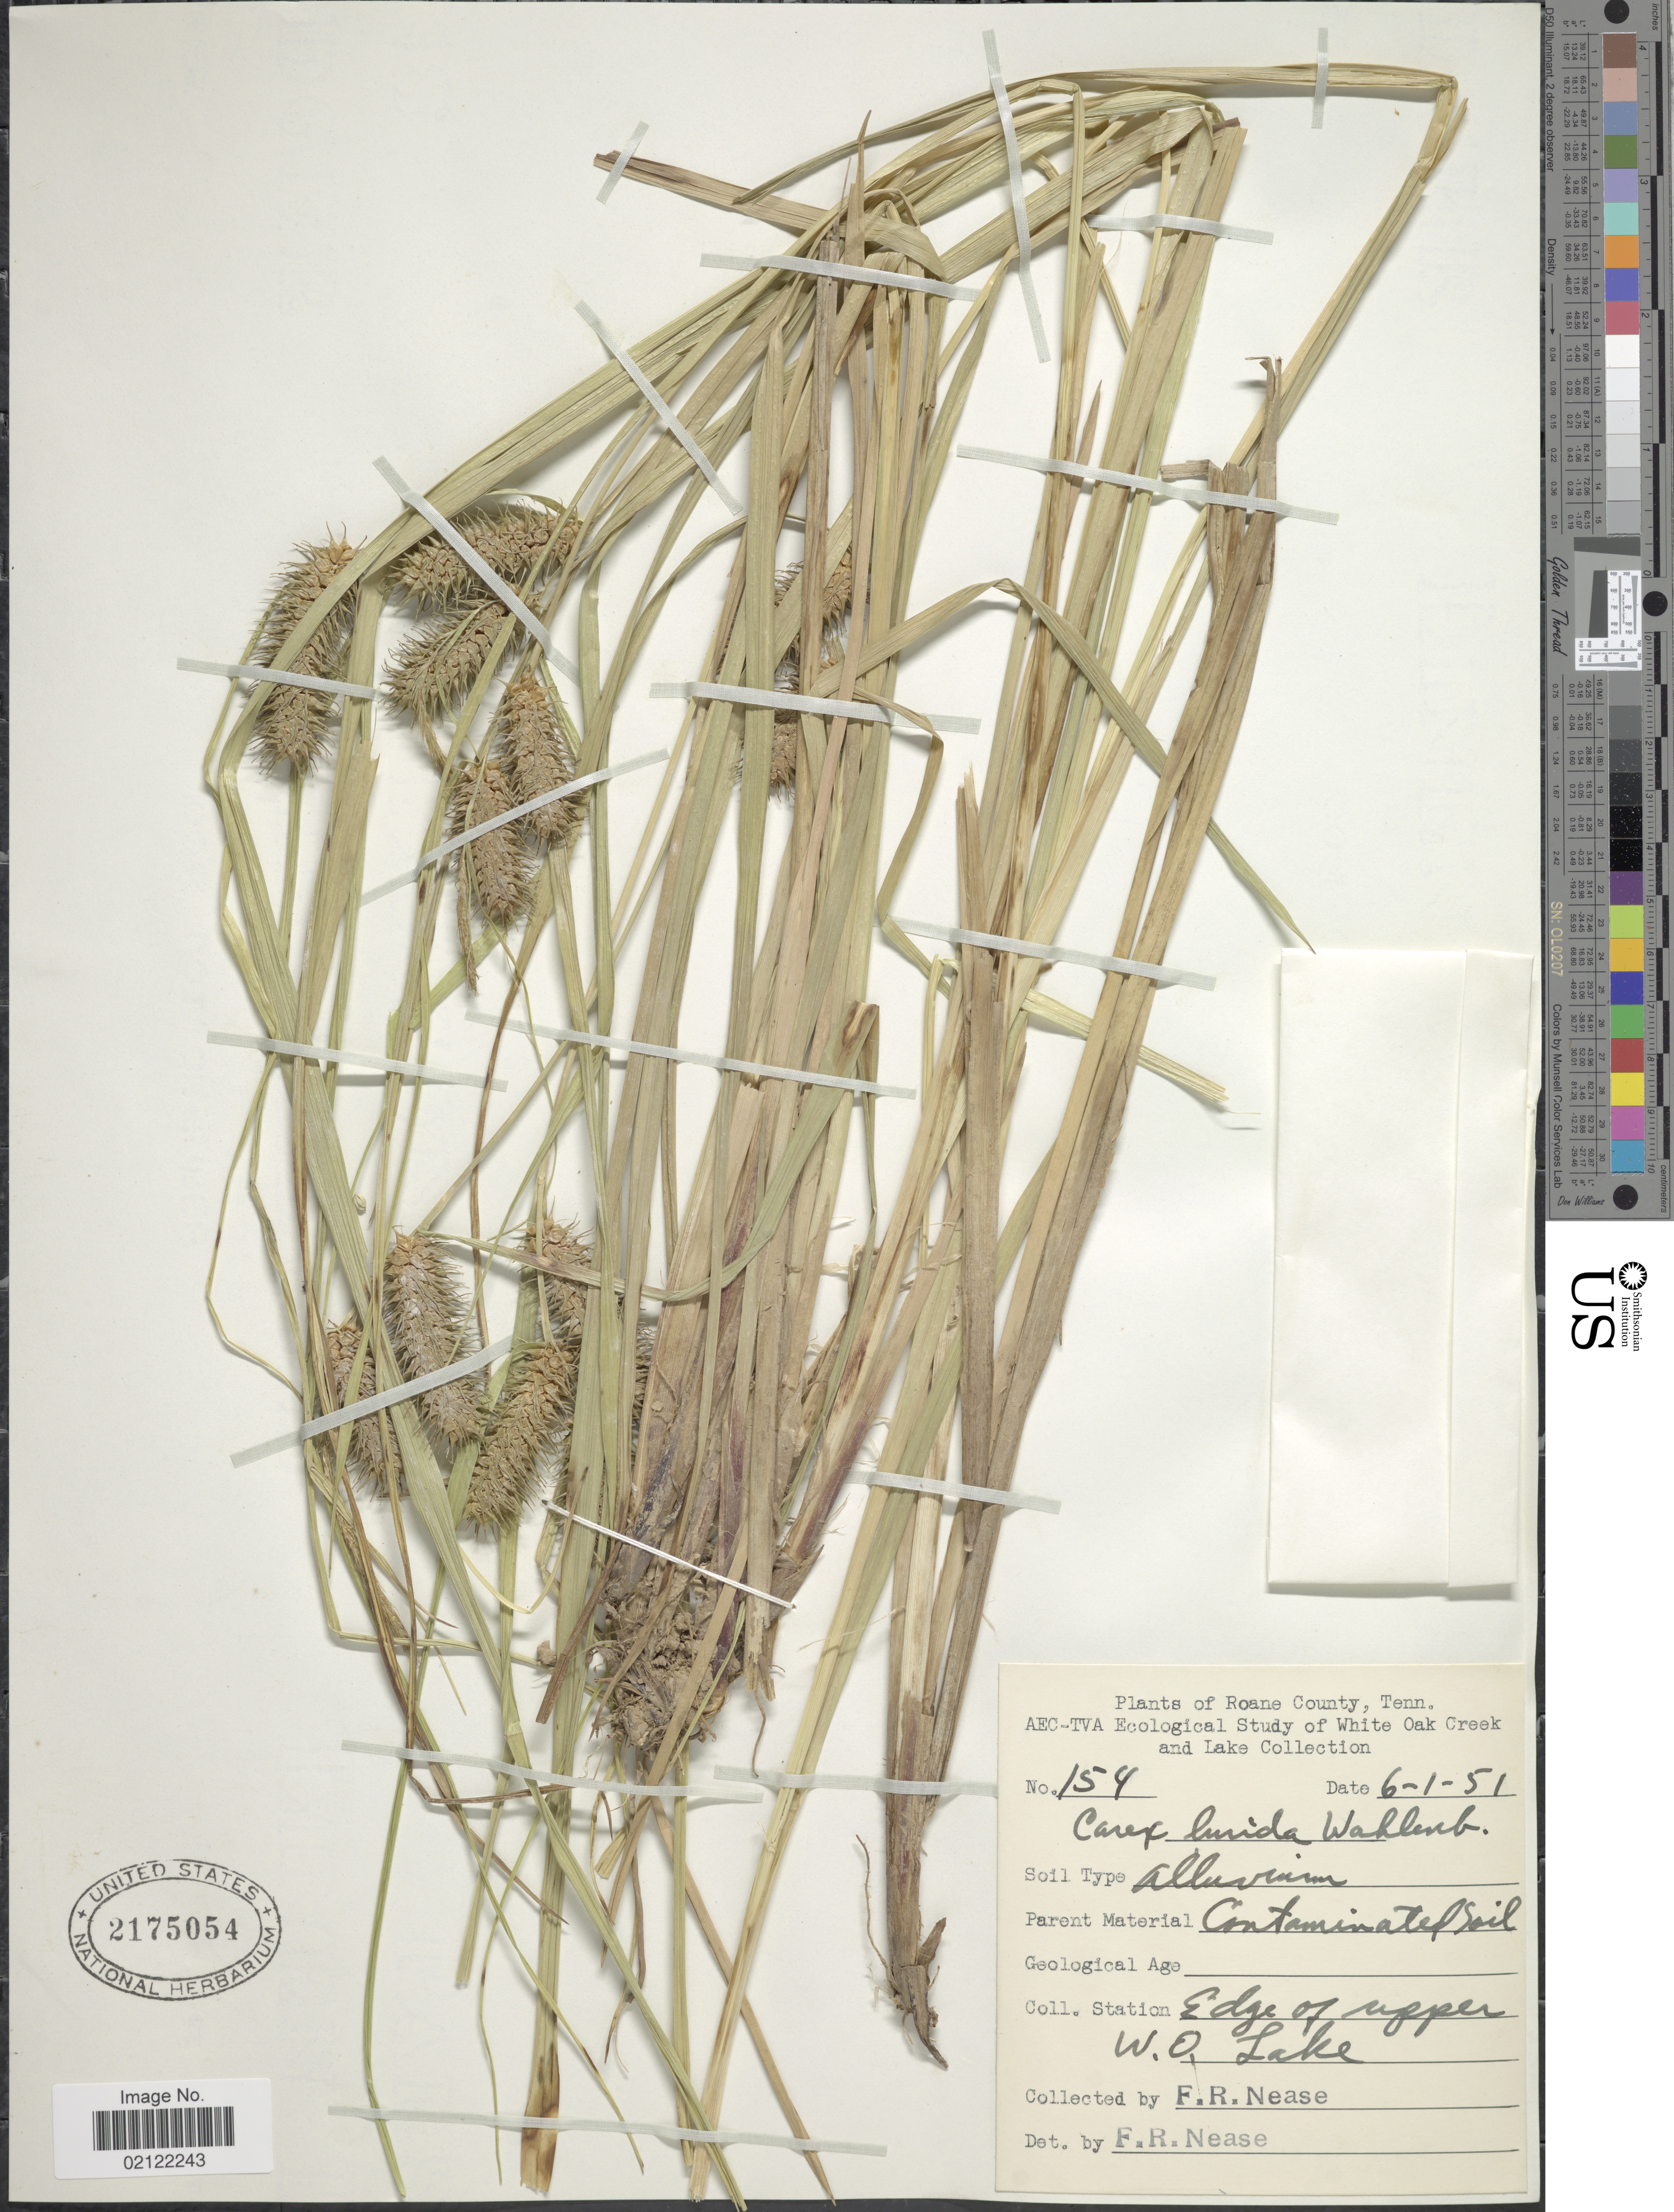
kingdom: Plantae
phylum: Tracheophyta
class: Liliopsida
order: Poales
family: Cyperaceae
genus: Carex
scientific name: Carex lurida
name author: Wahlenb.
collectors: F. Nease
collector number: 154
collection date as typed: Transcribed d/m/y: 1/6/51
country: United States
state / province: Tennessee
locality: Roane County, Tenn. AEC-TVA Ecological Study of White Oak Creek and Lake Collection. Edge of upper W.O. Lake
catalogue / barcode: US 2175054